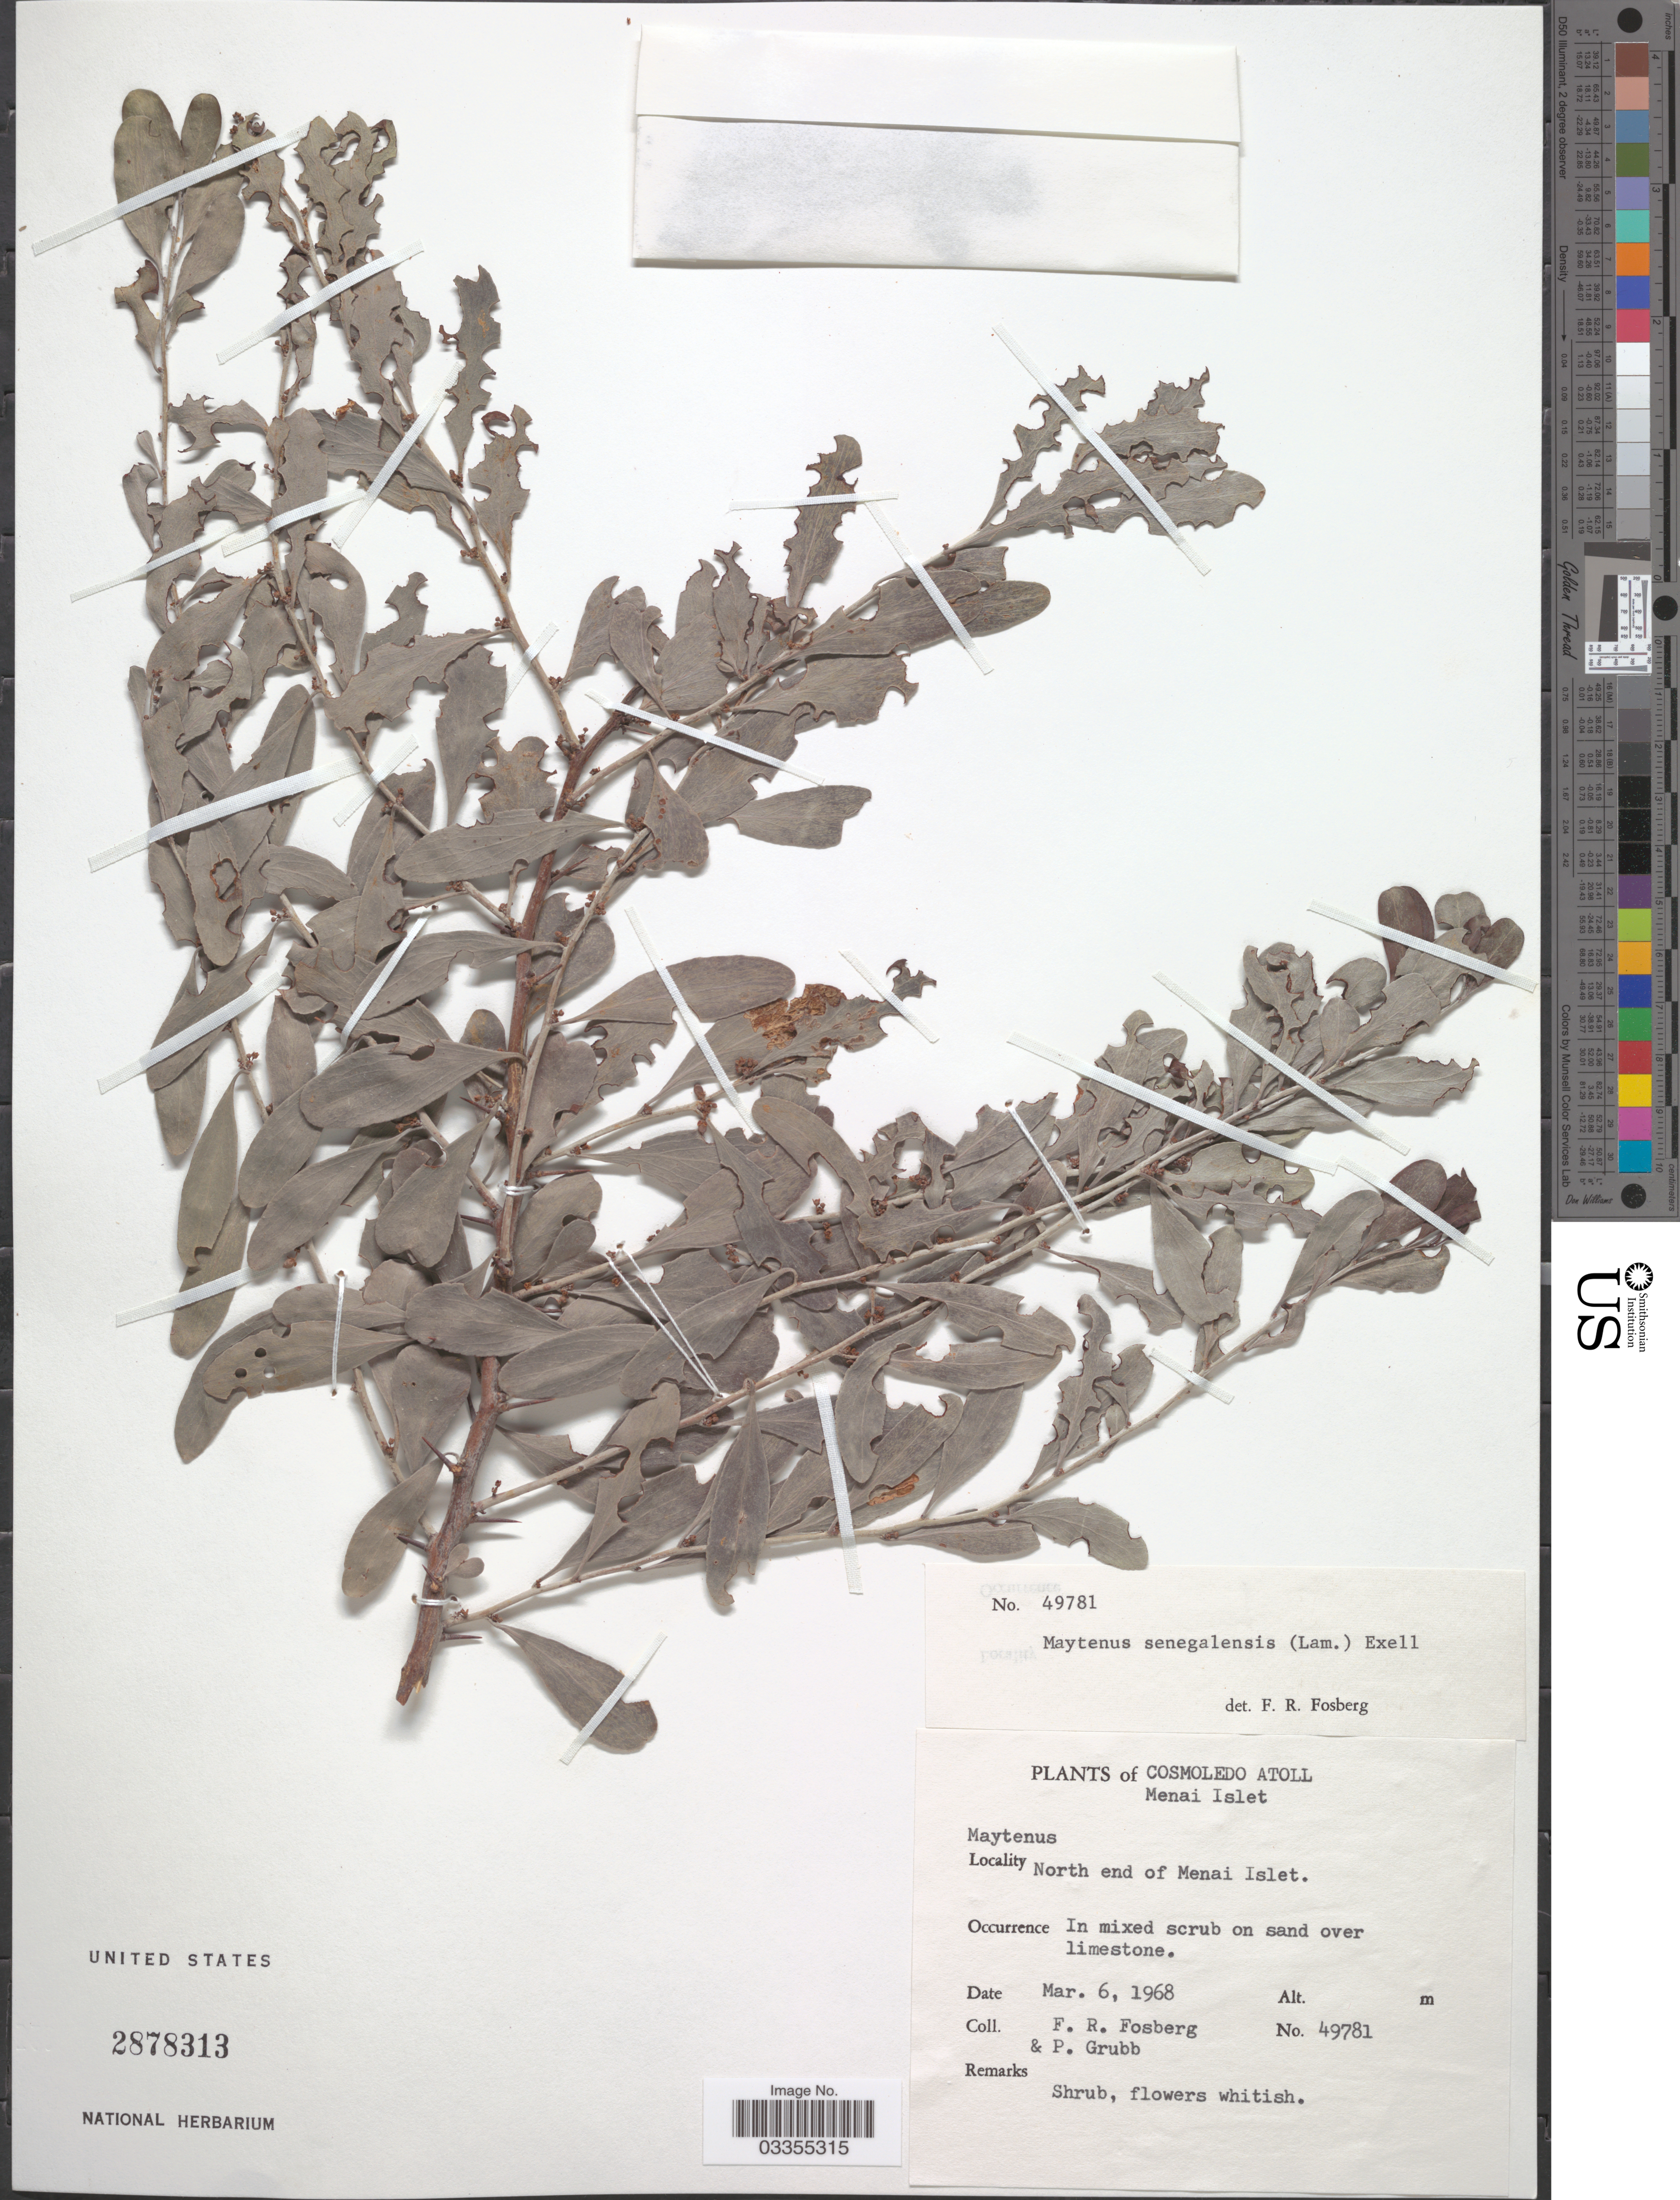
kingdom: Plantae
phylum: Tracheophyta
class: Magnoliopsida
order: Celastrales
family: Celastraceae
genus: Gymnosporia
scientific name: Gymnosporia grossulariae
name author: (Tul.) Loes.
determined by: Strong, Mark T., (BOT), Smithsonian Institution - National Museum of Natural History (UNITED STATES)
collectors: F. R. Fosberg & P. J. Grubb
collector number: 49781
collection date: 1968-03-06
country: Seychelles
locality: Cosmoledo Atoll, Menai Islet. North end of Menai Islet.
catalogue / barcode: US 2878313